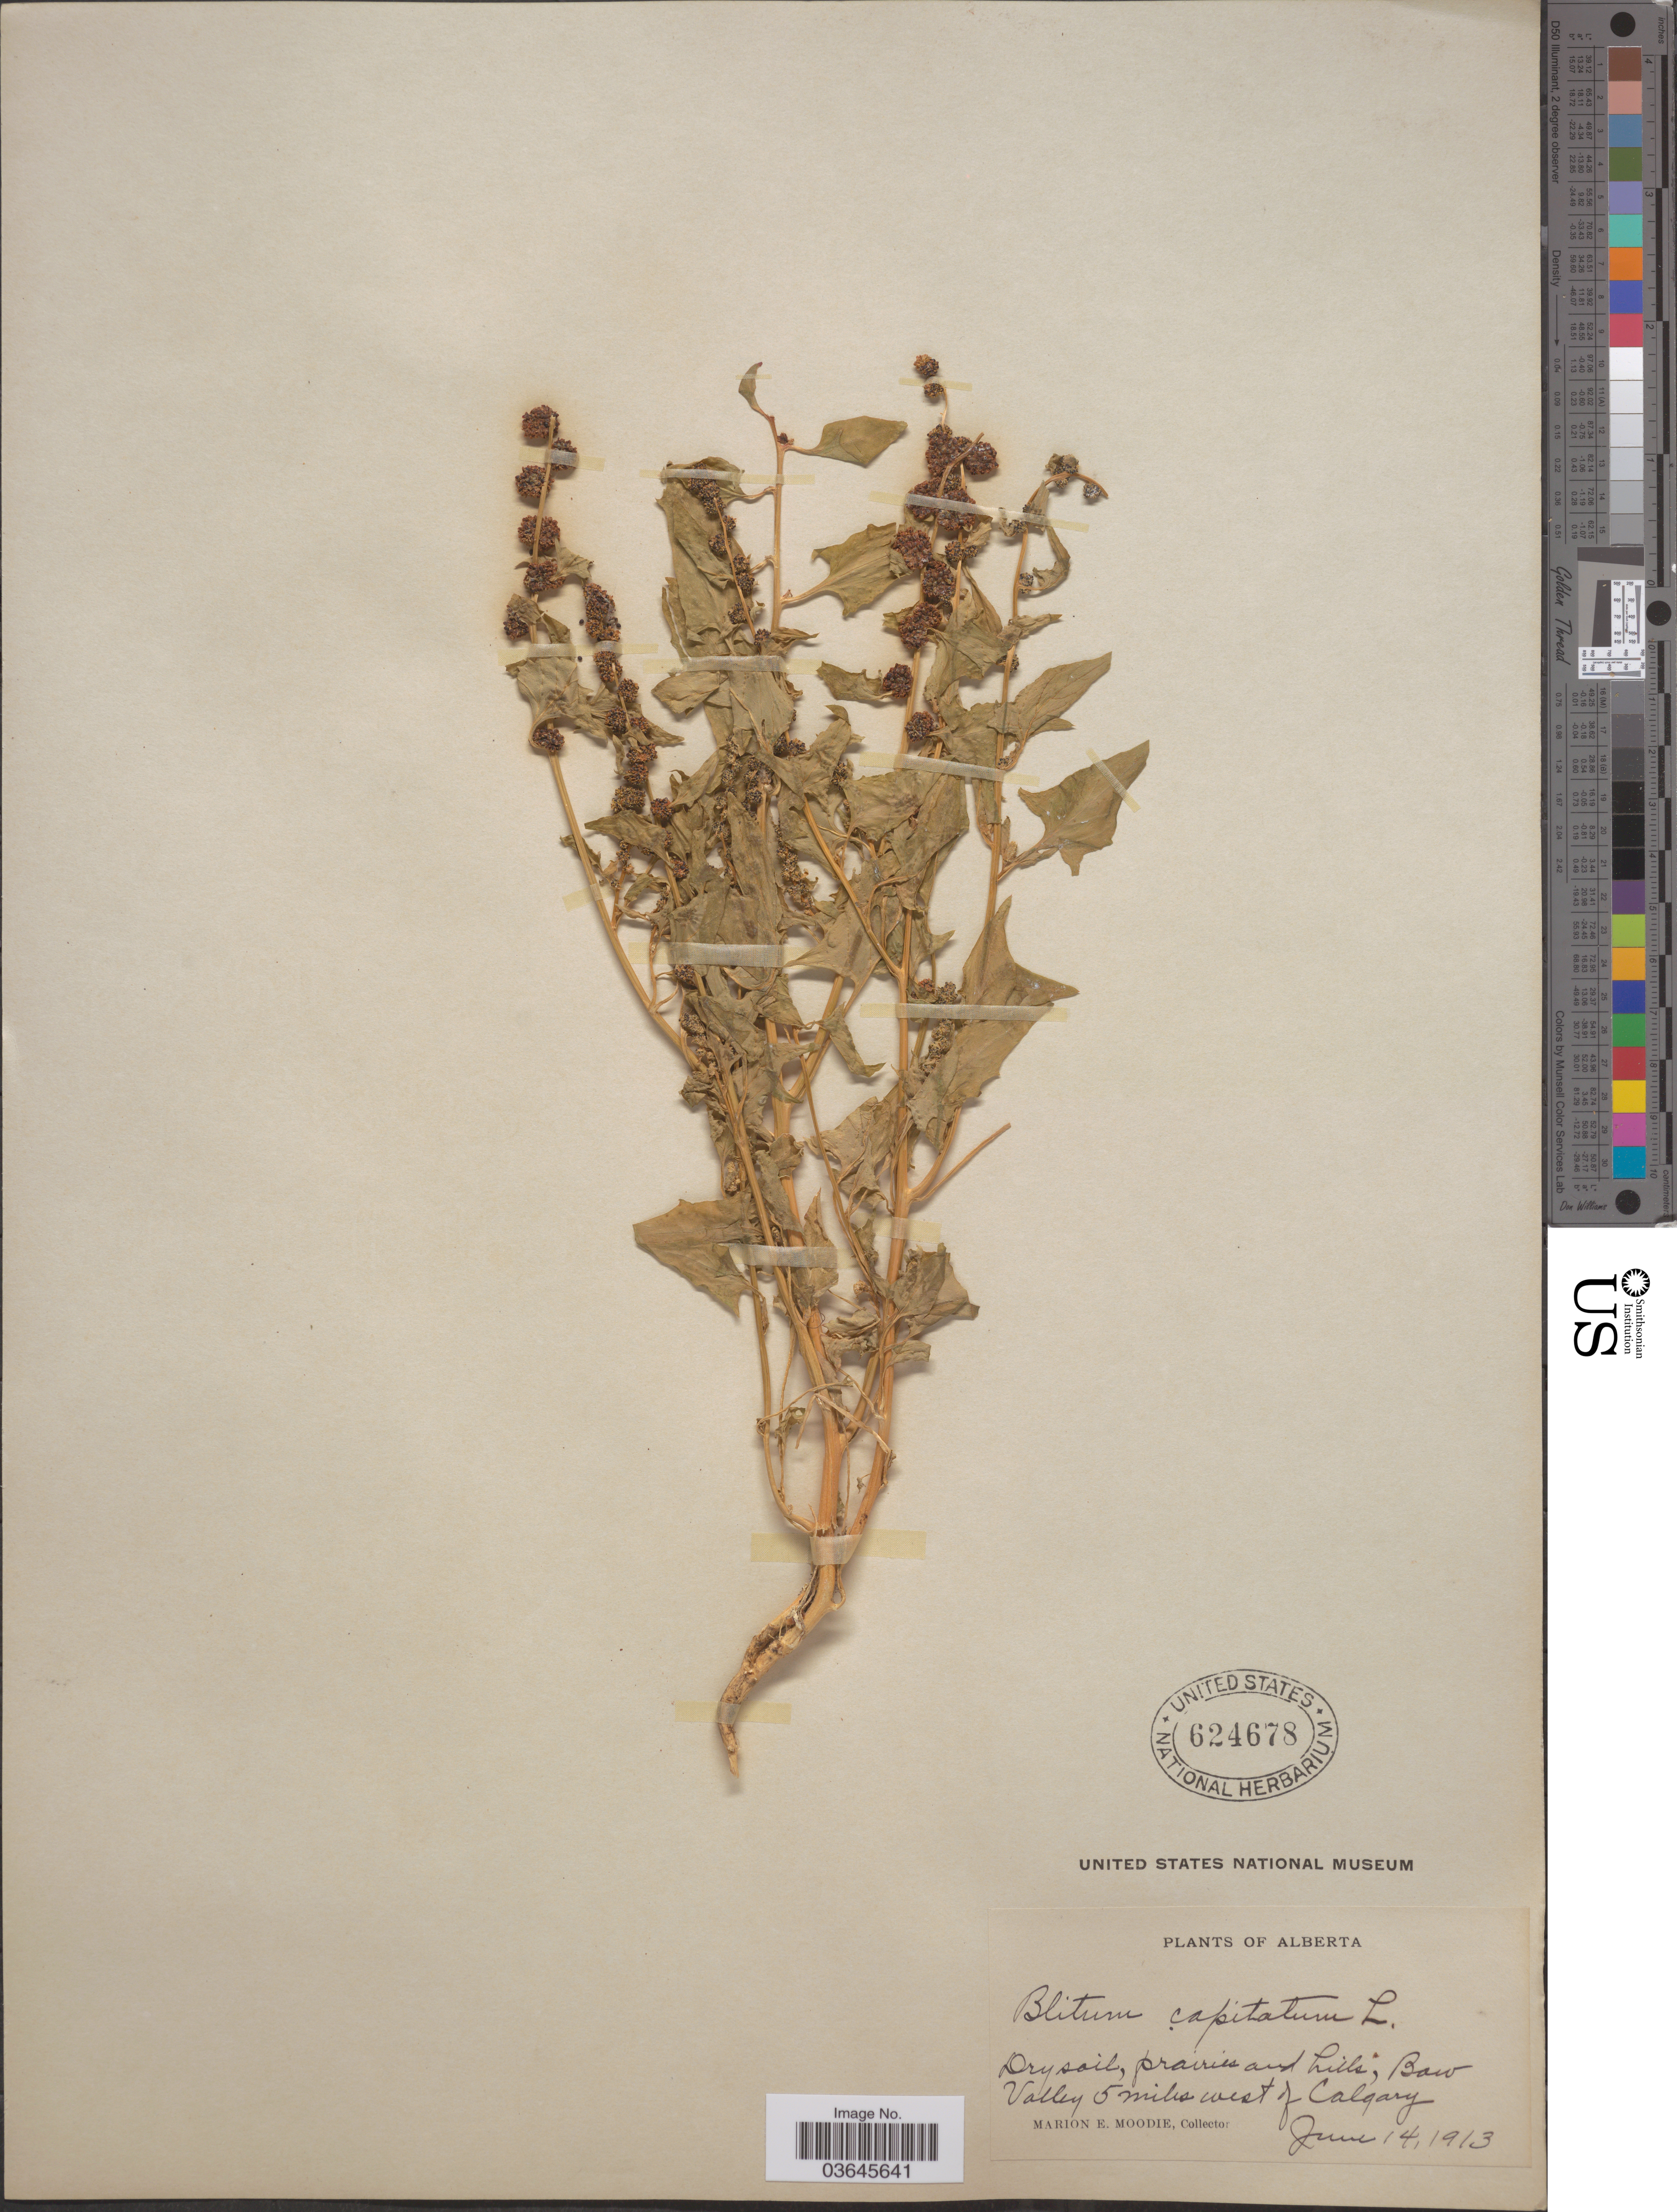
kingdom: Plantae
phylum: Tracheophyta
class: Magnoliopsida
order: Caryophyllales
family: Amaranthaceae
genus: Blitum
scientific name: Blitum capitatum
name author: L.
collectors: M. E. Moodie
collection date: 1913-06-14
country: Canada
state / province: Alberta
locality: Dry soil, prairies and hills, Bow Valley 5 miles west of Calgary.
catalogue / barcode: US 624678